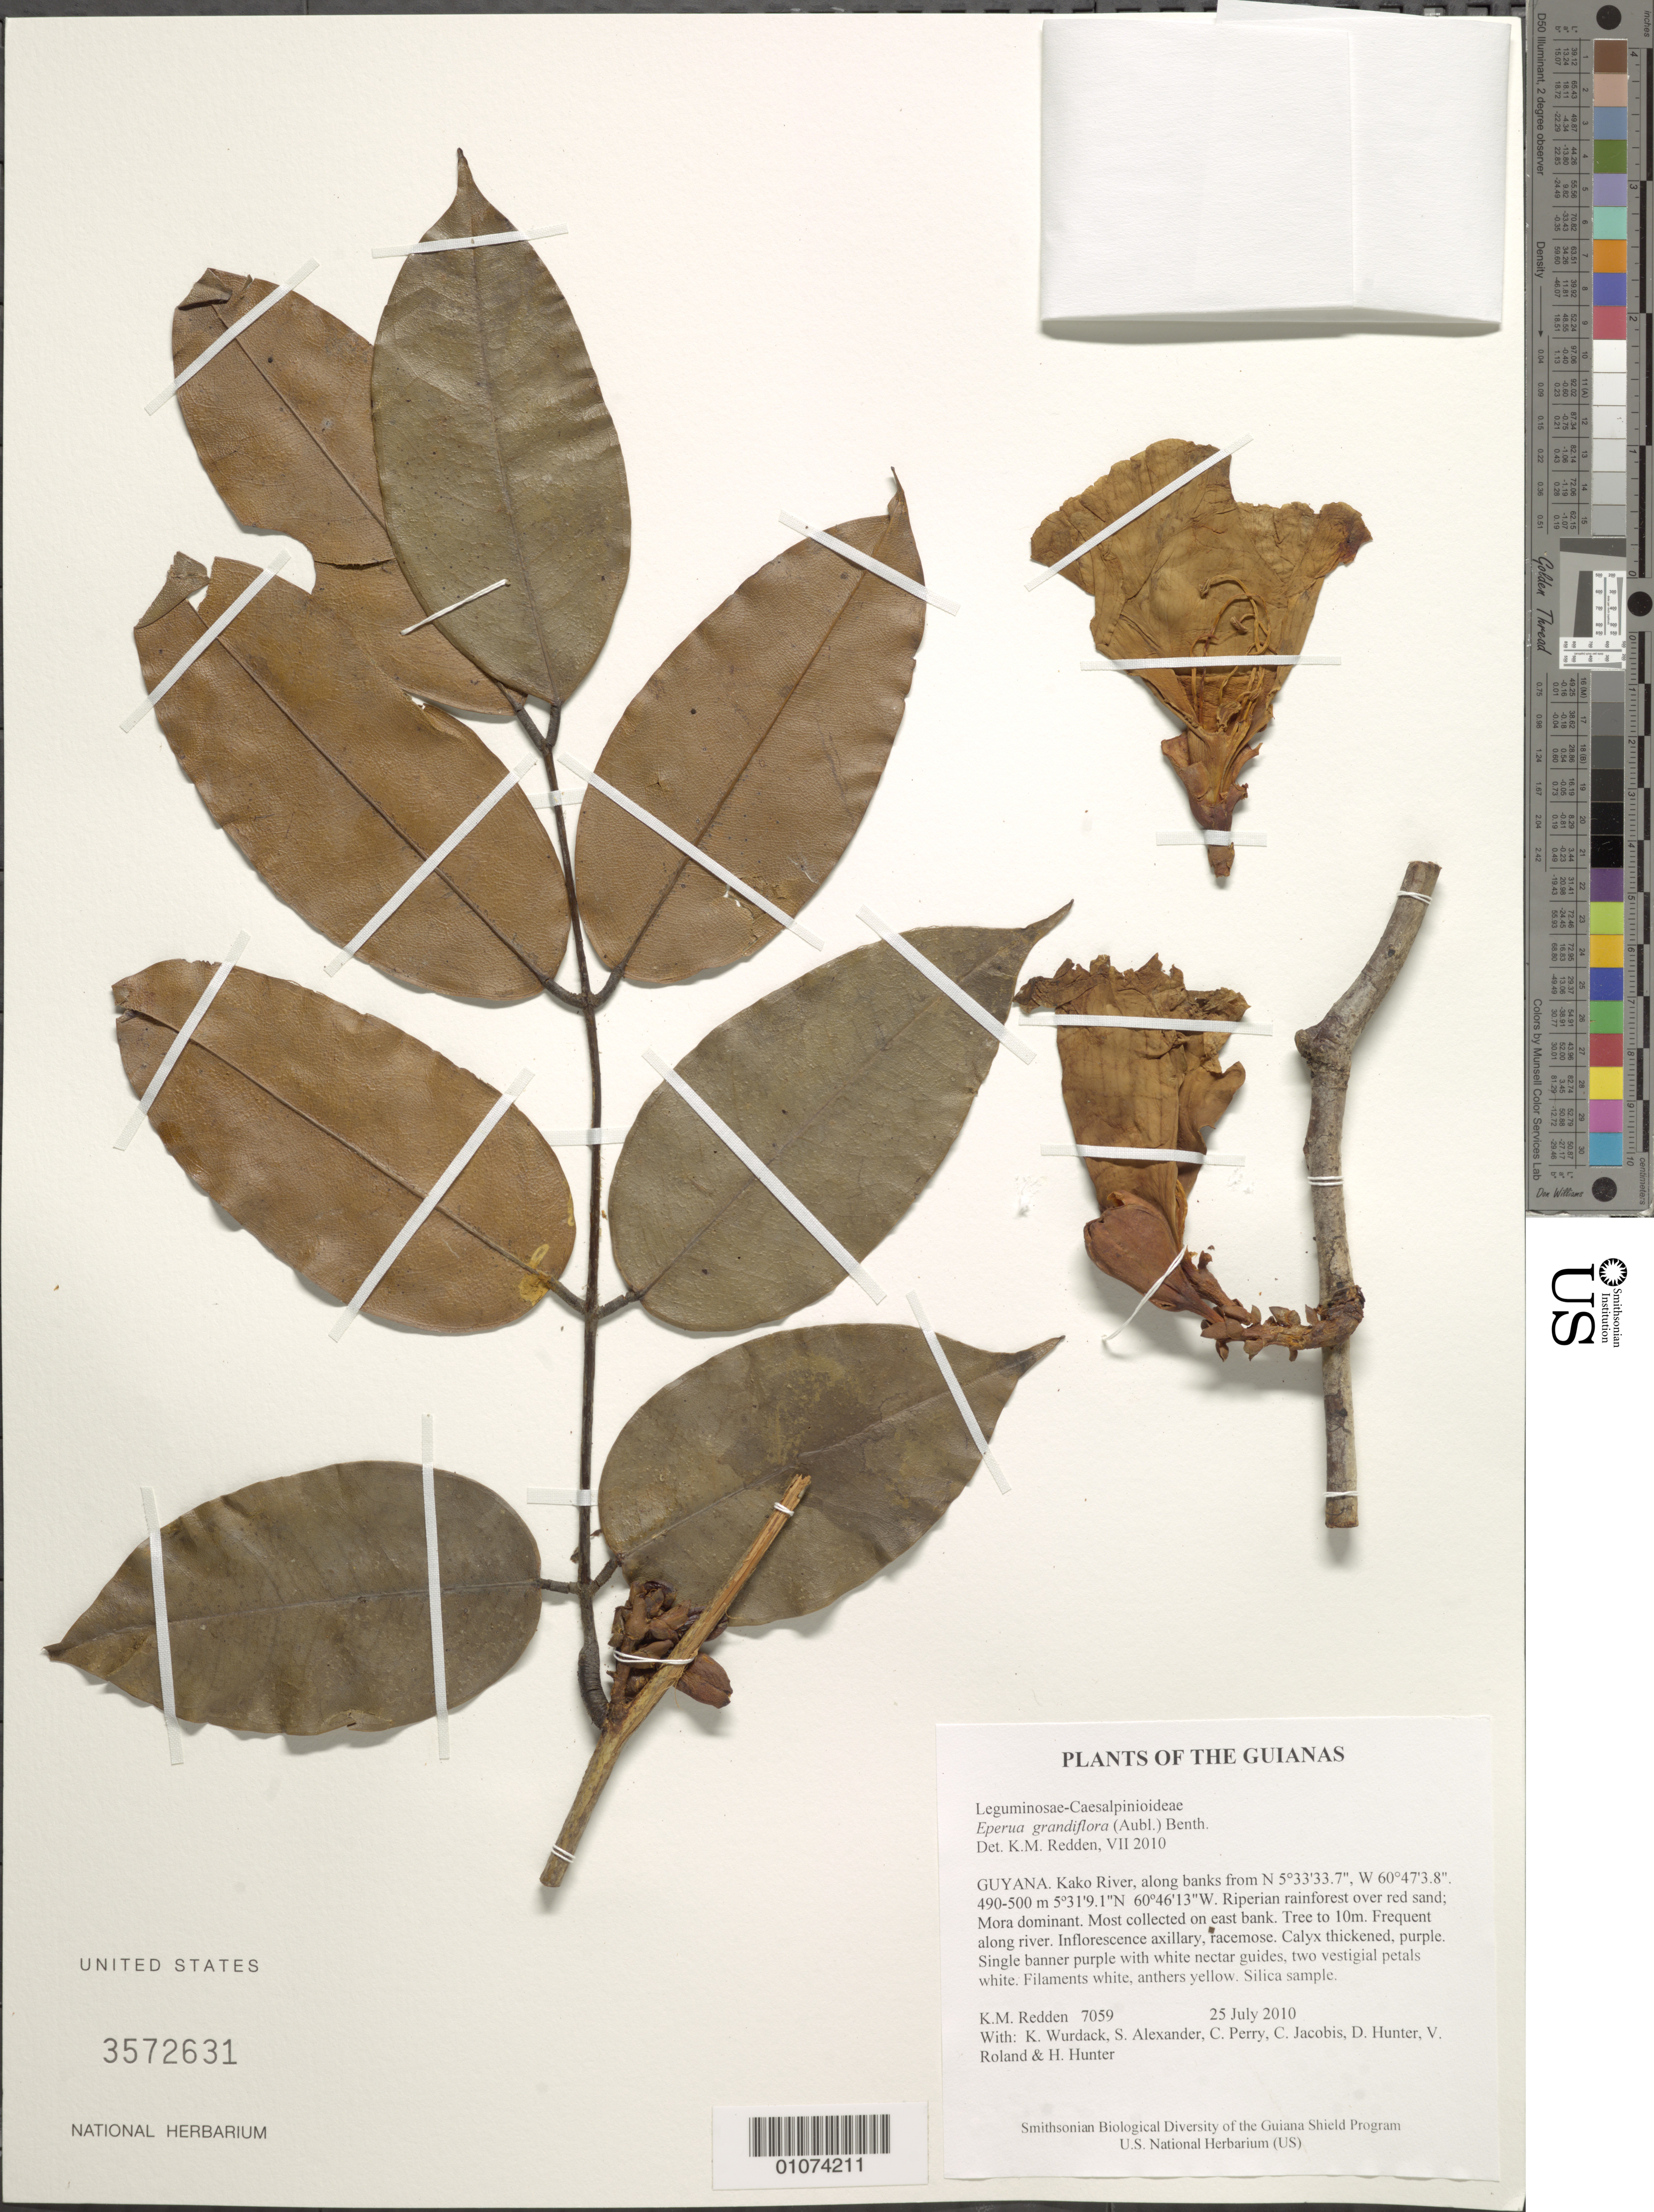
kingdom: Plantae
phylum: Tracheophyta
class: Magnoliopsida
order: Fabales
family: Fabaceae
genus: Eperua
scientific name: Eperua jenmanii subsp. sandwithii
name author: R.S. Cowan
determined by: Fortes, E. A.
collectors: K. M. Redden, K. Wurdack, S. N. Alexander, C. Perry, C. Jacobis, D. Hunter, V. Roland & H. Hunter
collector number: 7059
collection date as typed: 25 July 2010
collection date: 2010-07-25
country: Guyana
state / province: Cuyuni-Mazaruni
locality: Kako River, along banks from N 5°33'33.7", W 60°47'3.8"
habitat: Riperian rainforest over red sand; Mora dominant. Most collected on east bank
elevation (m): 490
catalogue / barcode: US 3572631